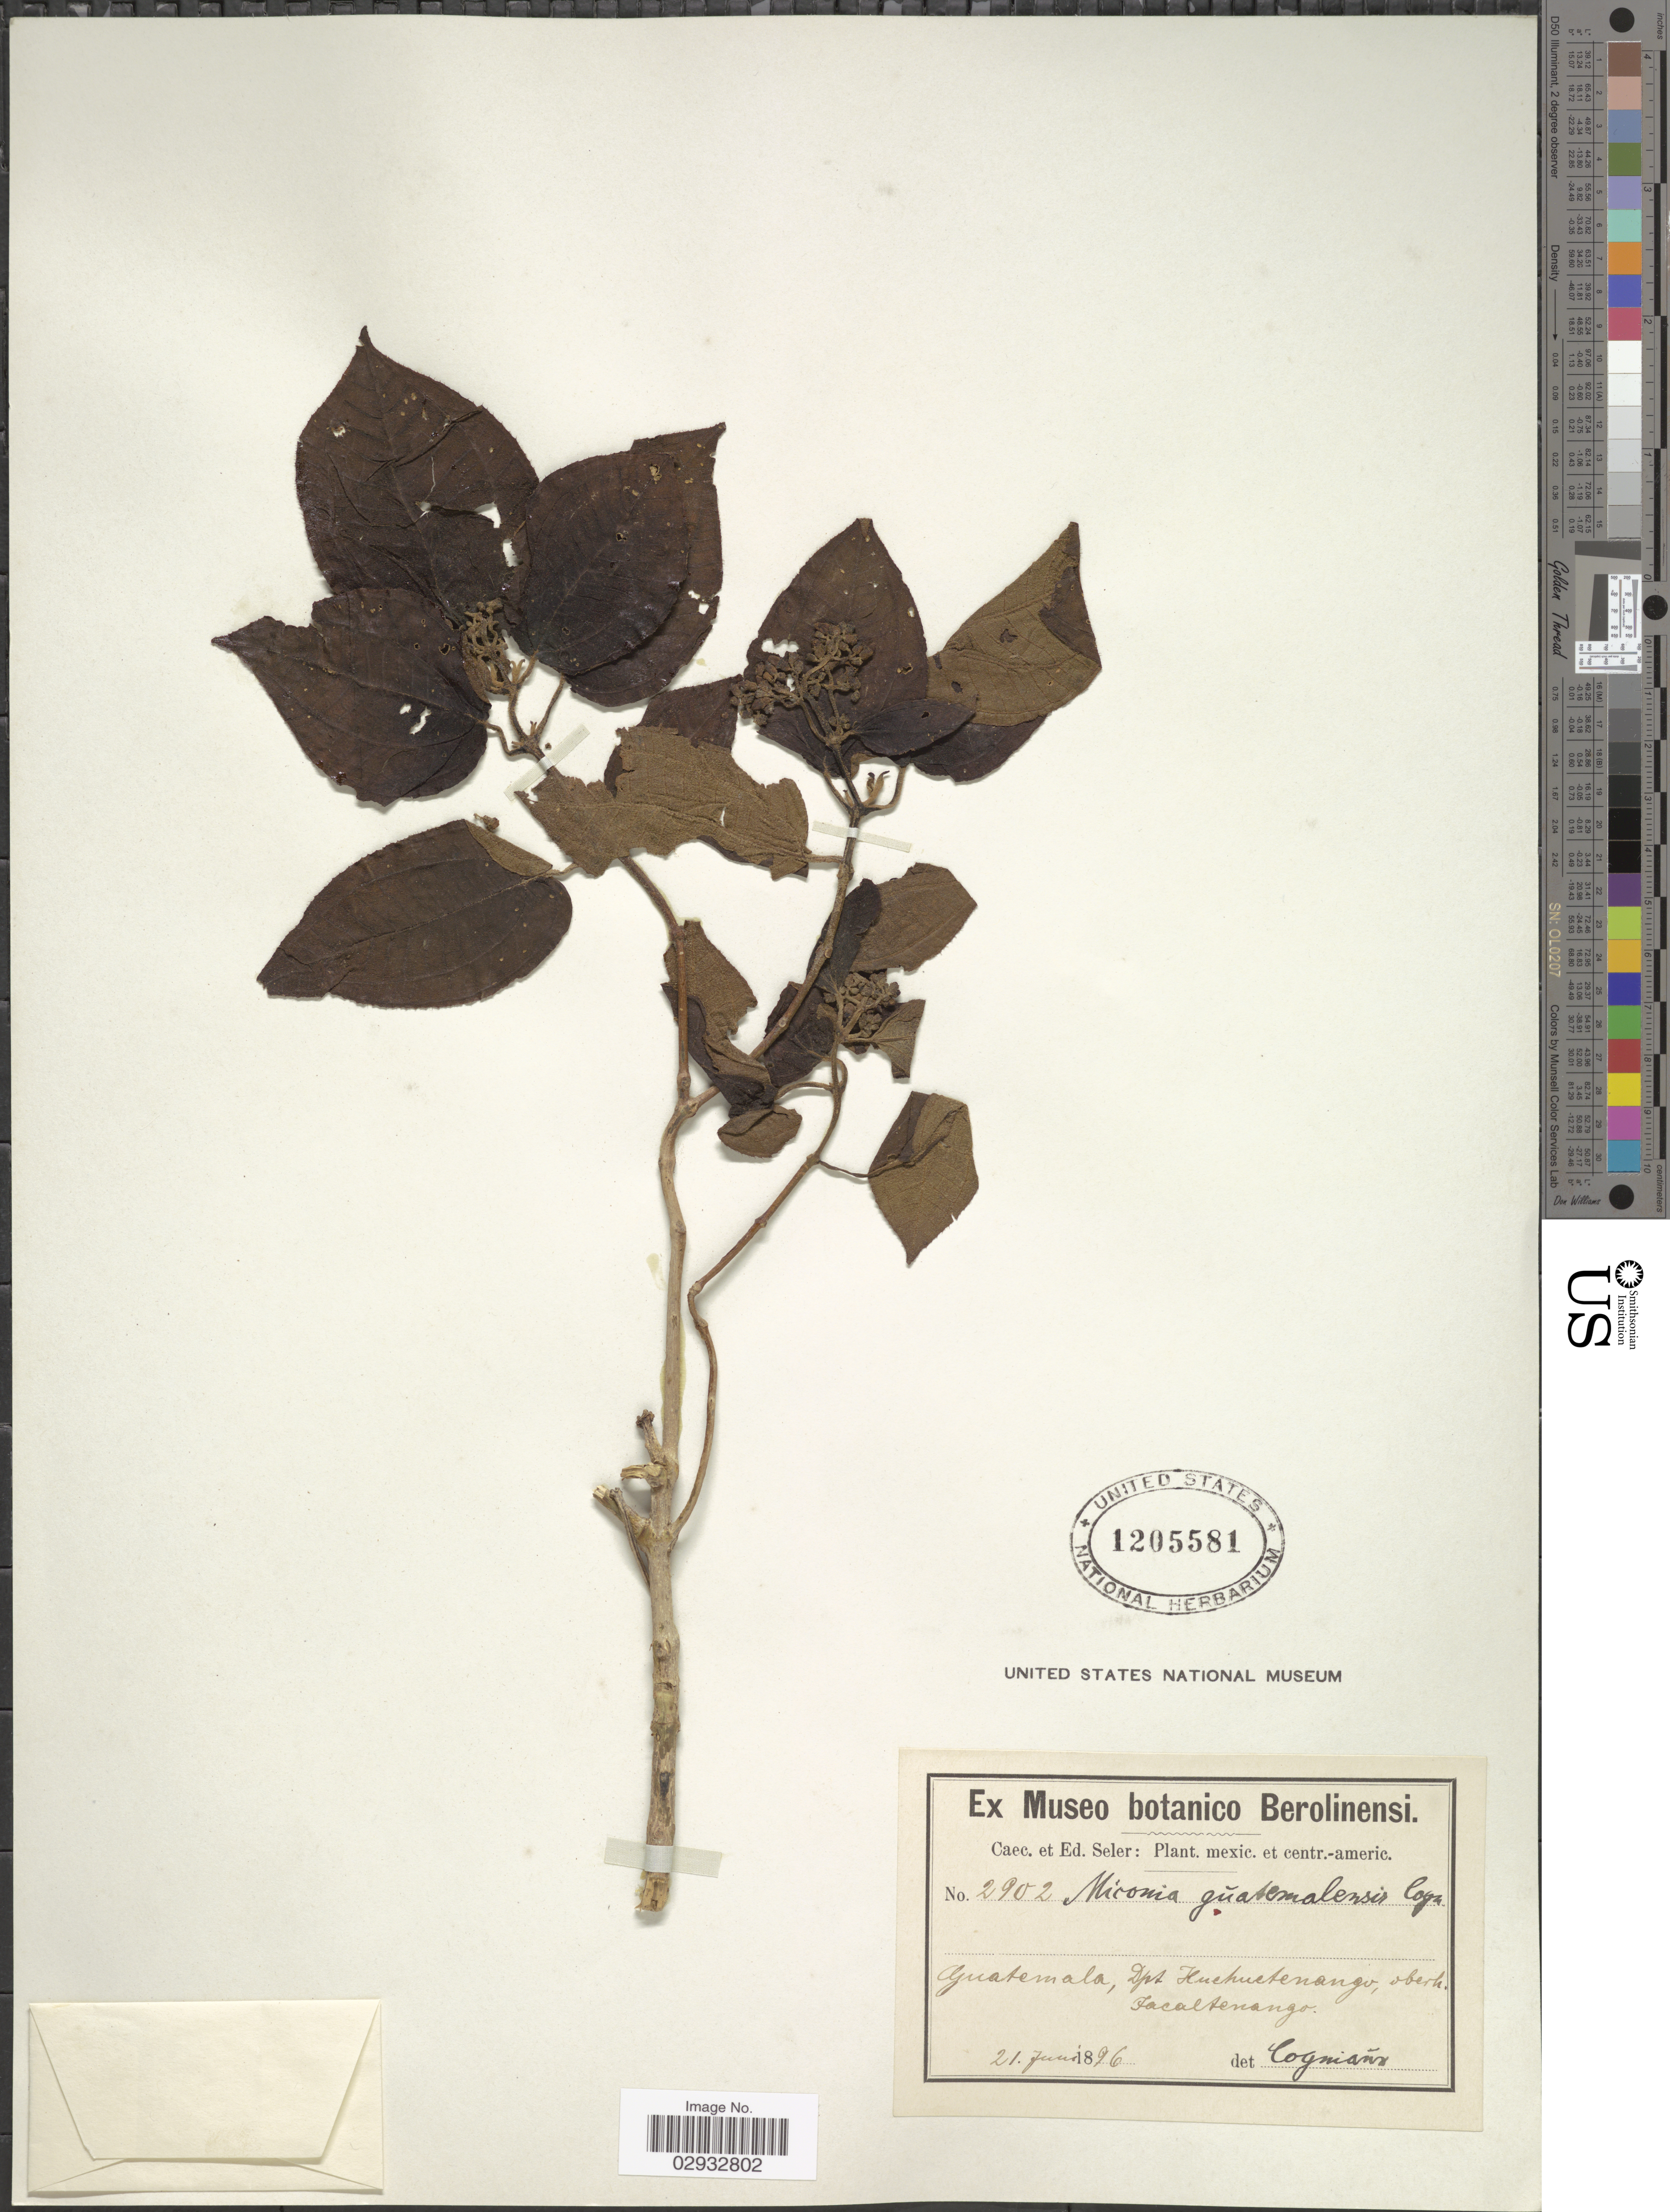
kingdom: Plantae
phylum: Tracheophyta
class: Magnoliopsida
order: Myrtales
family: Melastomataceae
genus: Miconia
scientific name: Miconia guatemalensis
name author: Cogn. in Donn. Sm.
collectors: C. Seler & E. G. Seler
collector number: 2902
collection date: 1896-06-21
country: Guatemala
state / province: Huehuetenango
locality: Dpt Huehuetenango, oberh. Jacaltenango.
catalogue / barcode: US 1205581